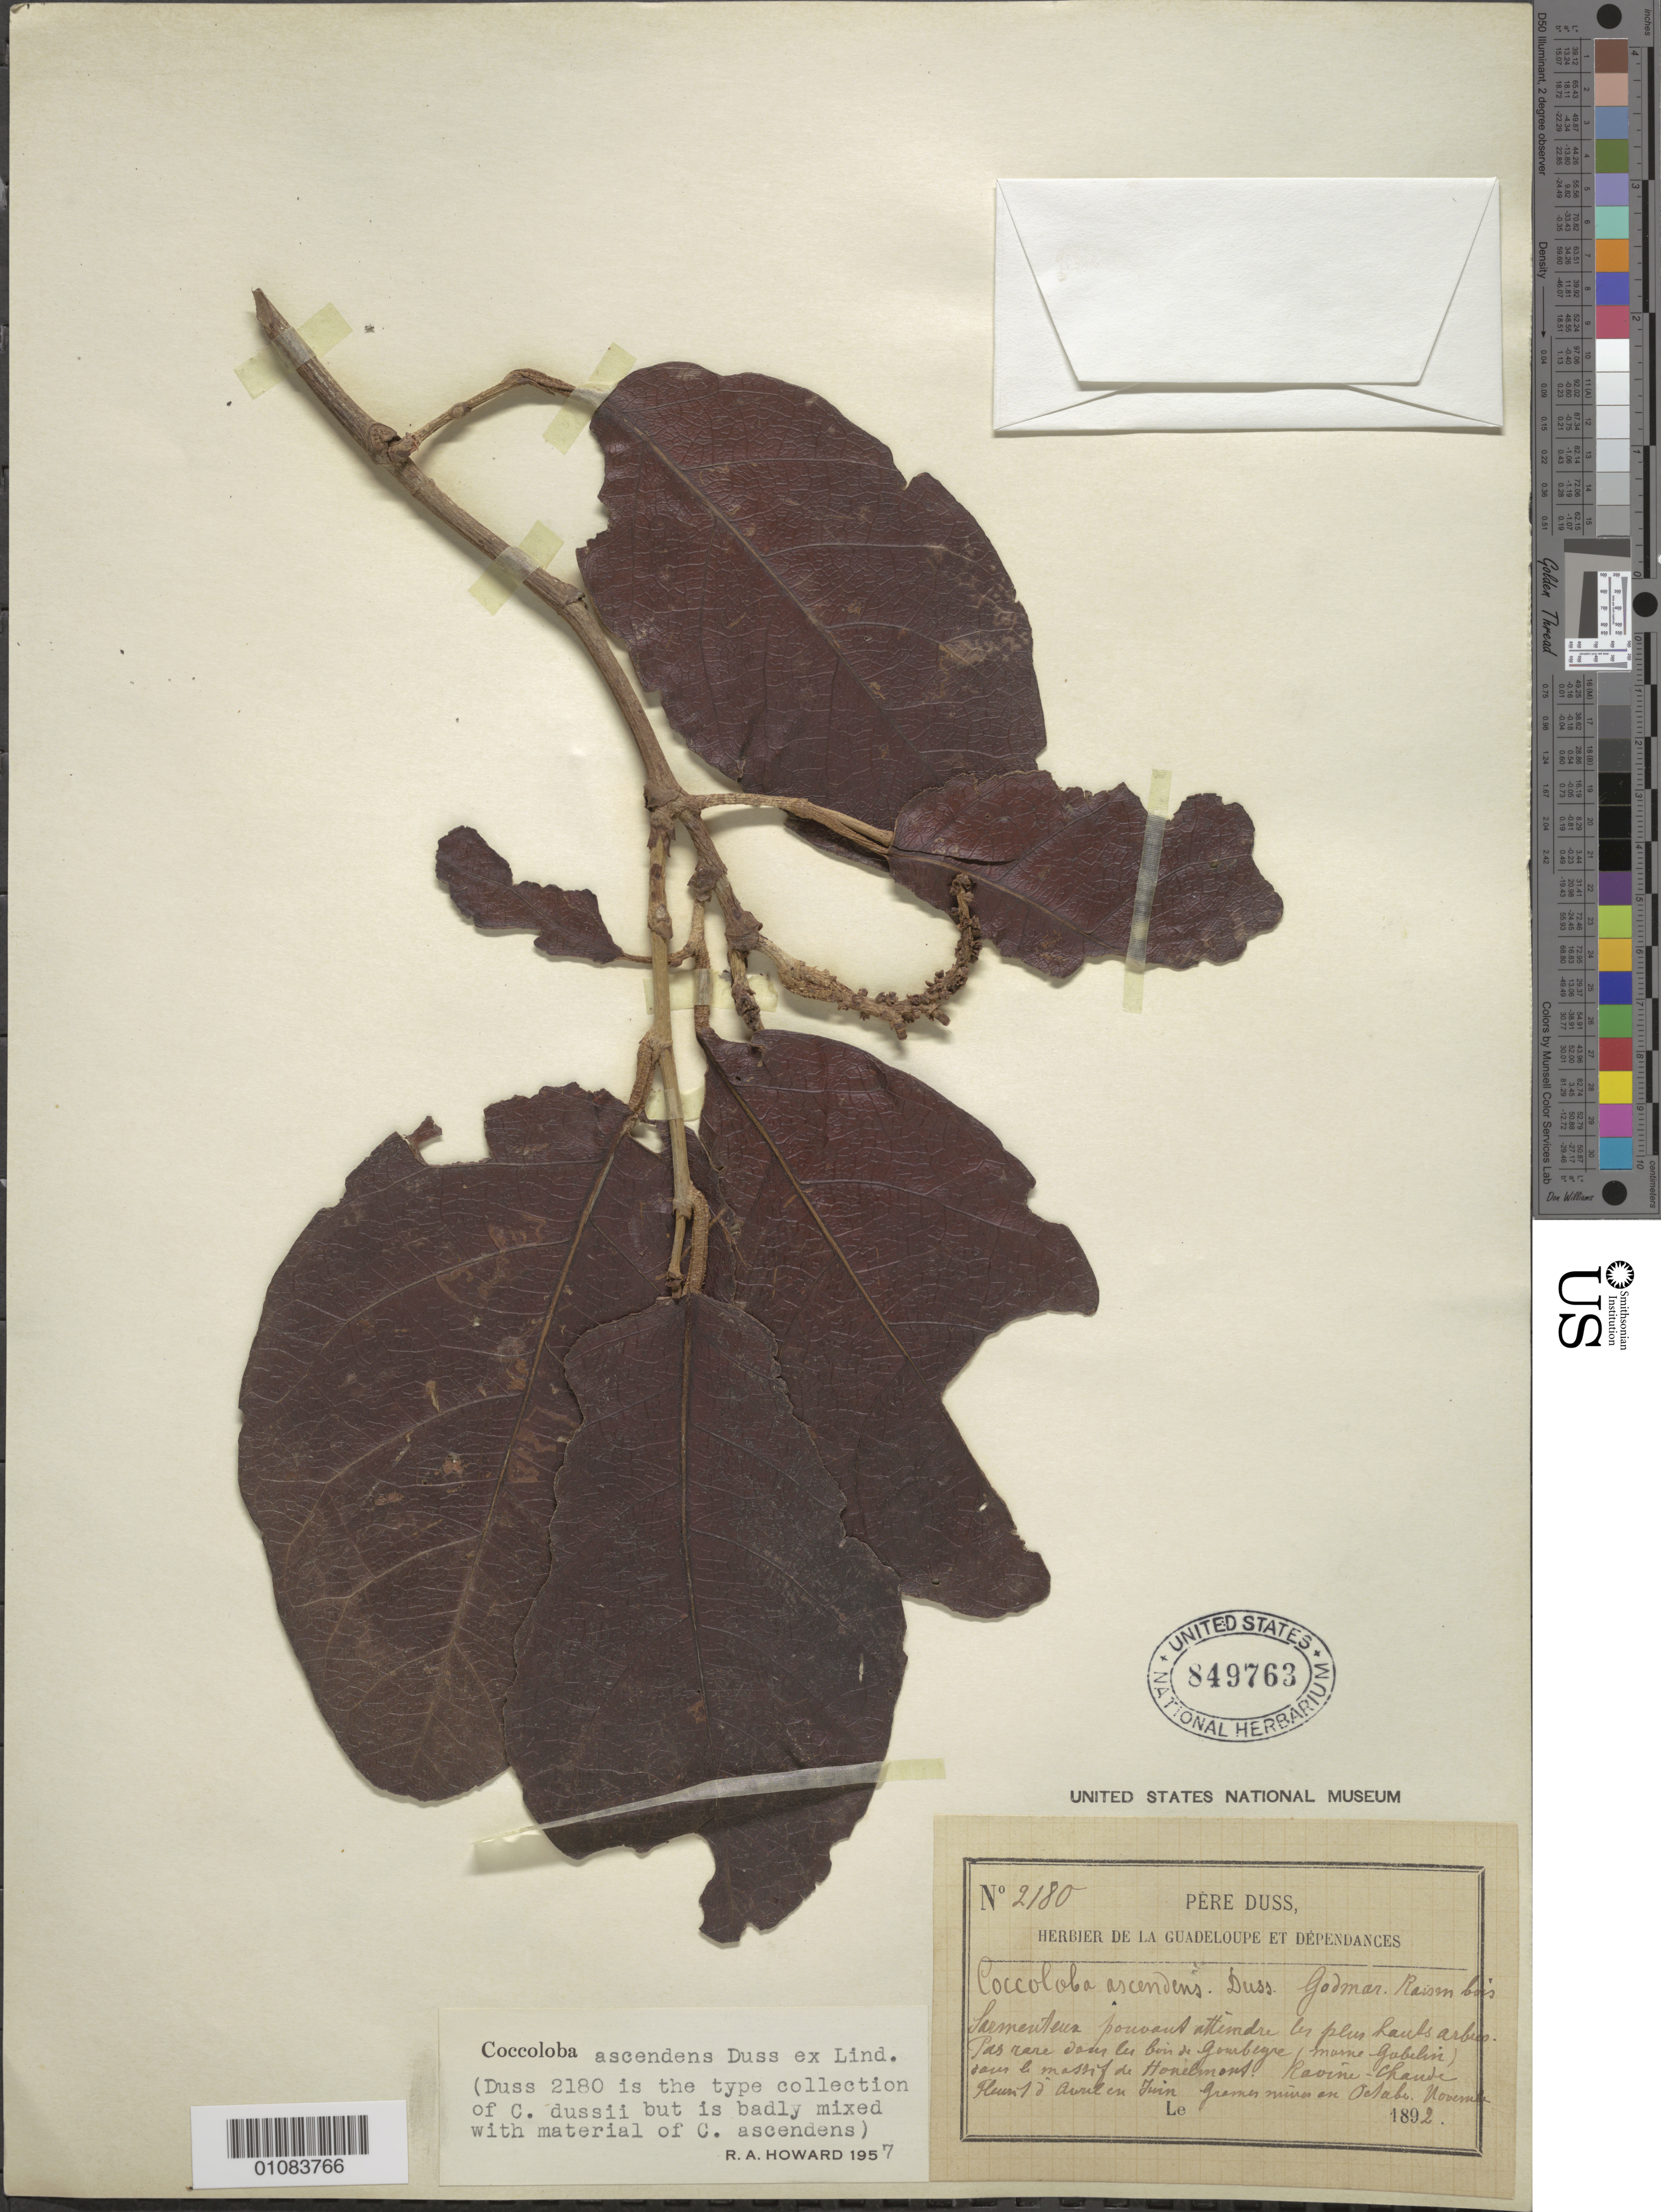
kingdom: Plantae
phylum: Tracheophyta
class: Magnoliopsida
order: Caryophyllales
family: Polygonaceae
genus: Coccoloba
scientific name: Coccoloba ascendens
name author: Duss ex Lindau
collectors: Père Duss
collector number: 2180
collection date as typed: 1892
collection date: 1892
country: Guadeloupe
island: Basse Terre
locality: Les bois de Gourbeyre (Morne Gobelin) dans le mastif de HOnelmont. Ravine-Chande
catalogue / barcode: US 849763